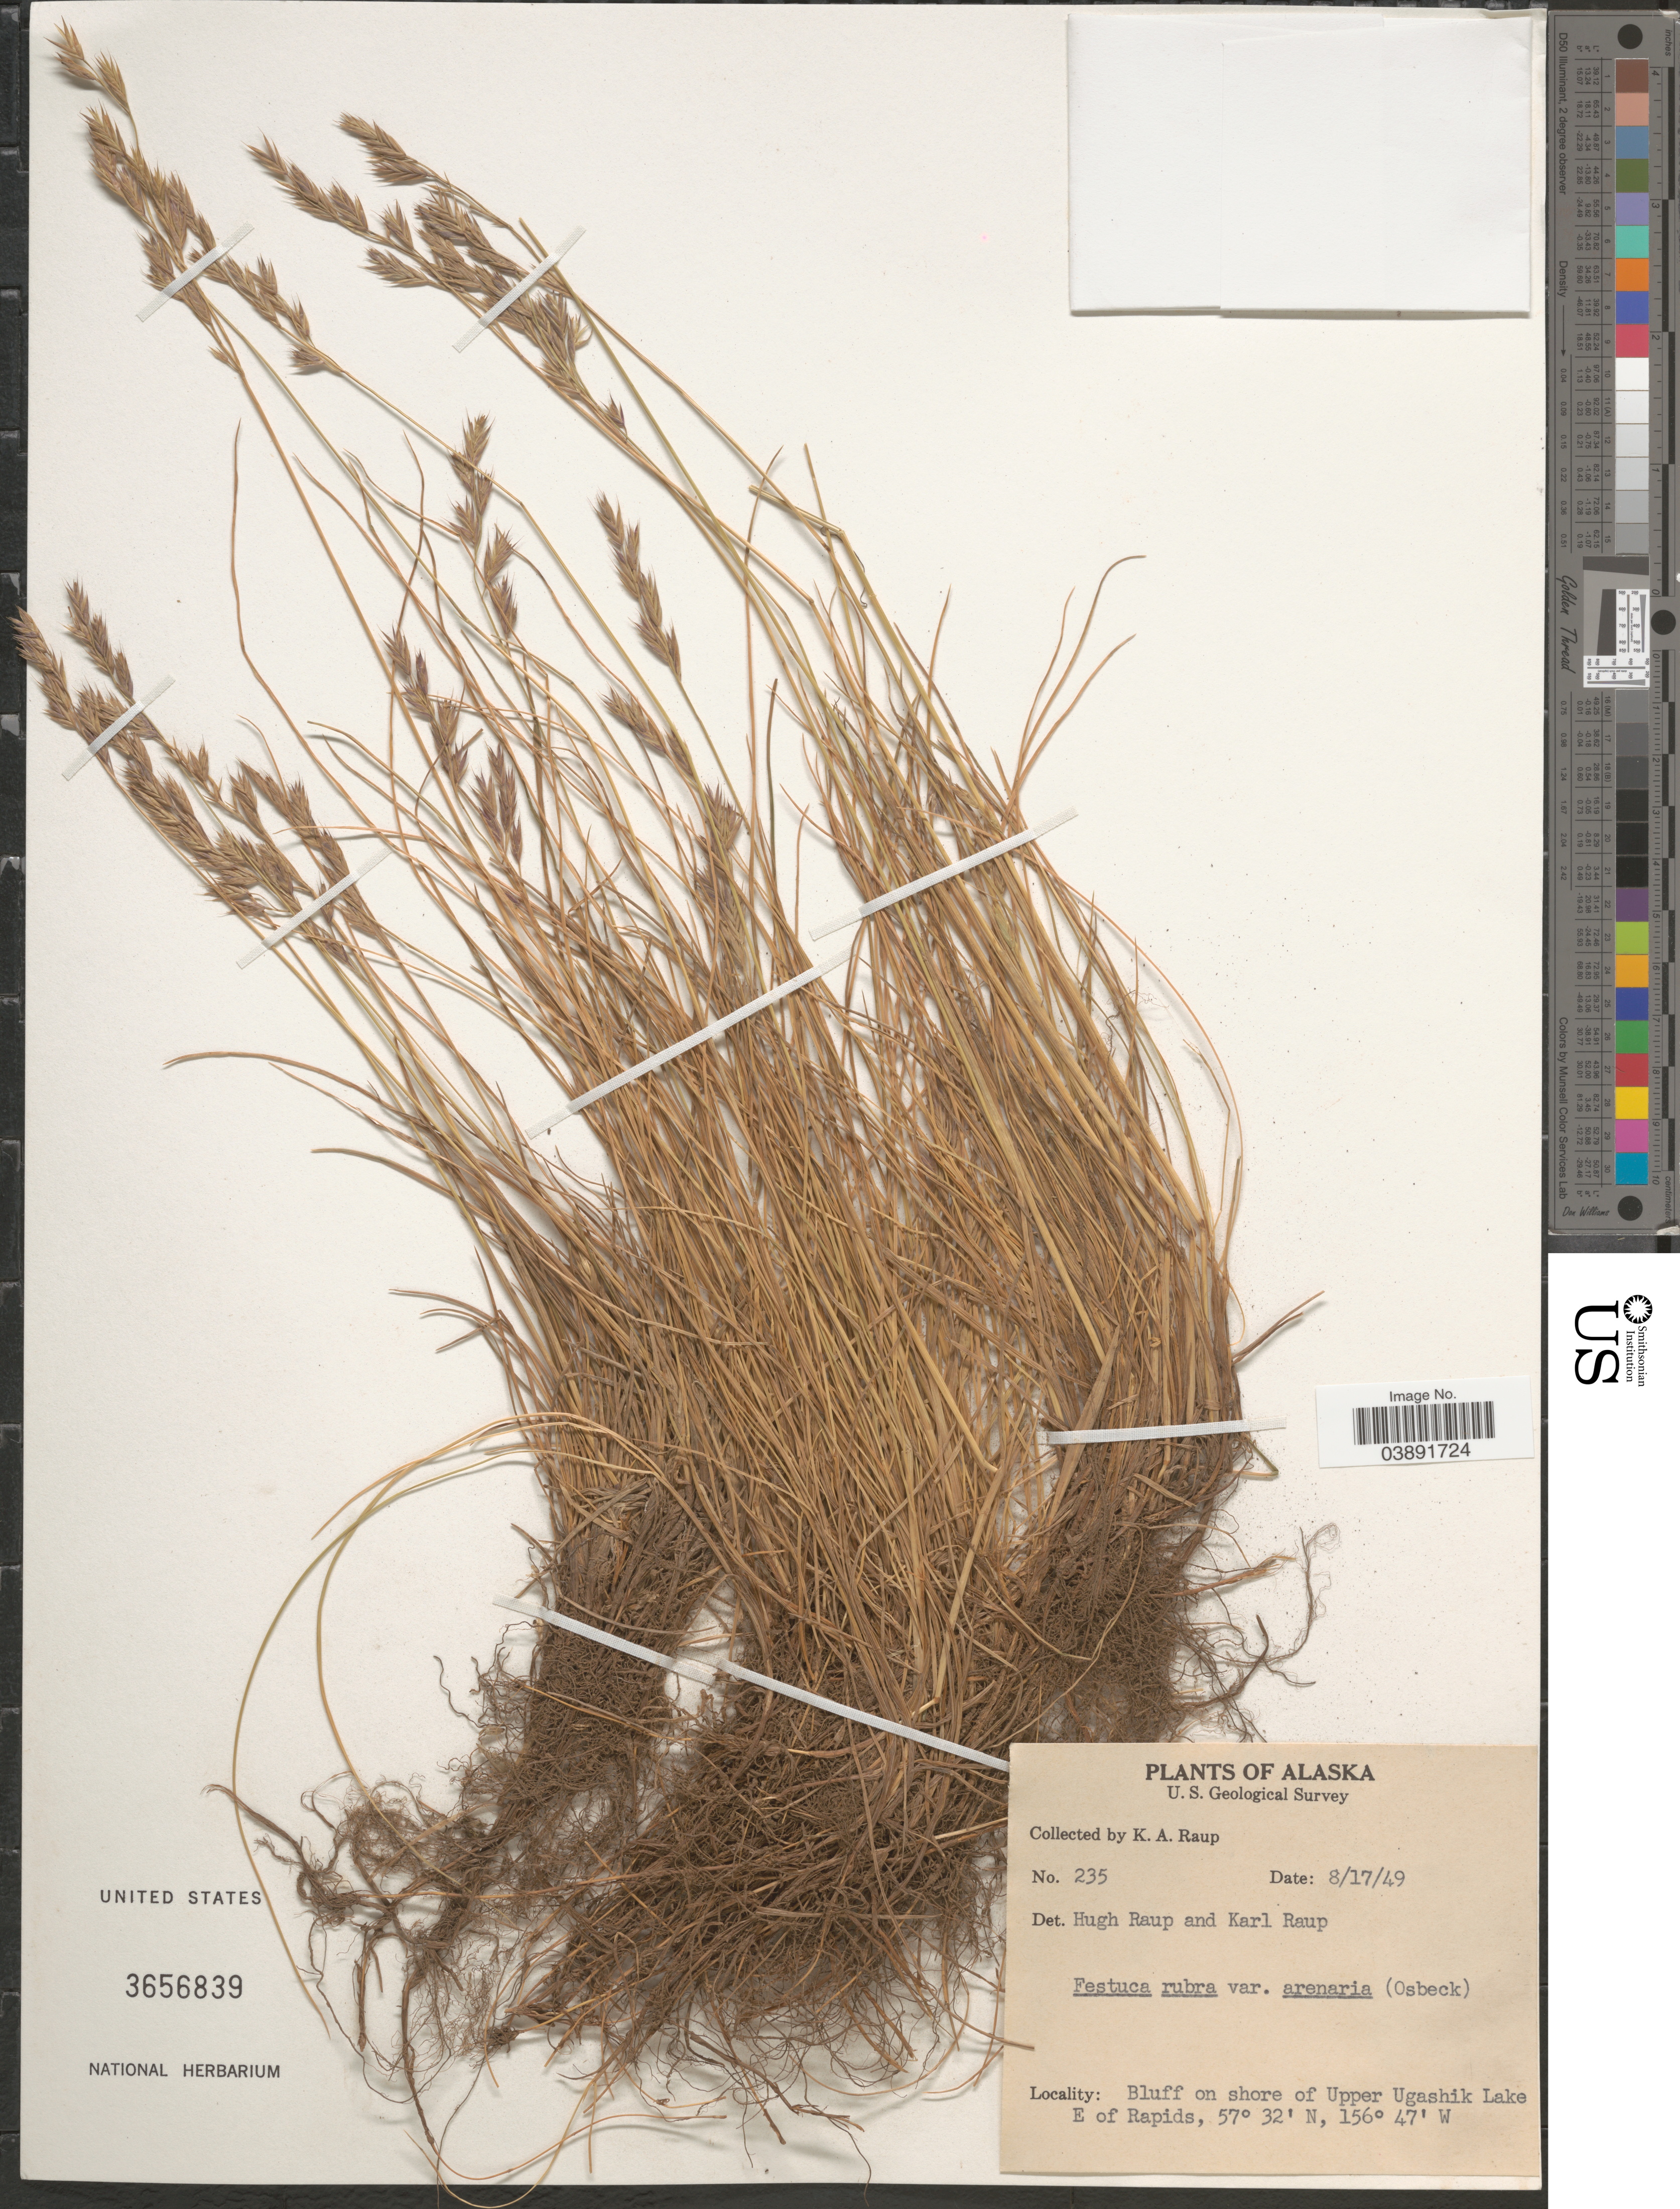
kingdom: Plantae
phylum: Tracheophyta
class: Liliopsida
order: Poales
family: Poaceae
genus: Festuca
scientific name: Festuca rubra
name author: L.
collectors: K. Raup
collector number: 235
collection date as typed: Transcribed d/m/y: 17/8/49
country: United States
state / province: Alaska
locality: Bluff on shore of Upper Ugashik Lake E of Rapids.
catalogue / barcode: US 3656839